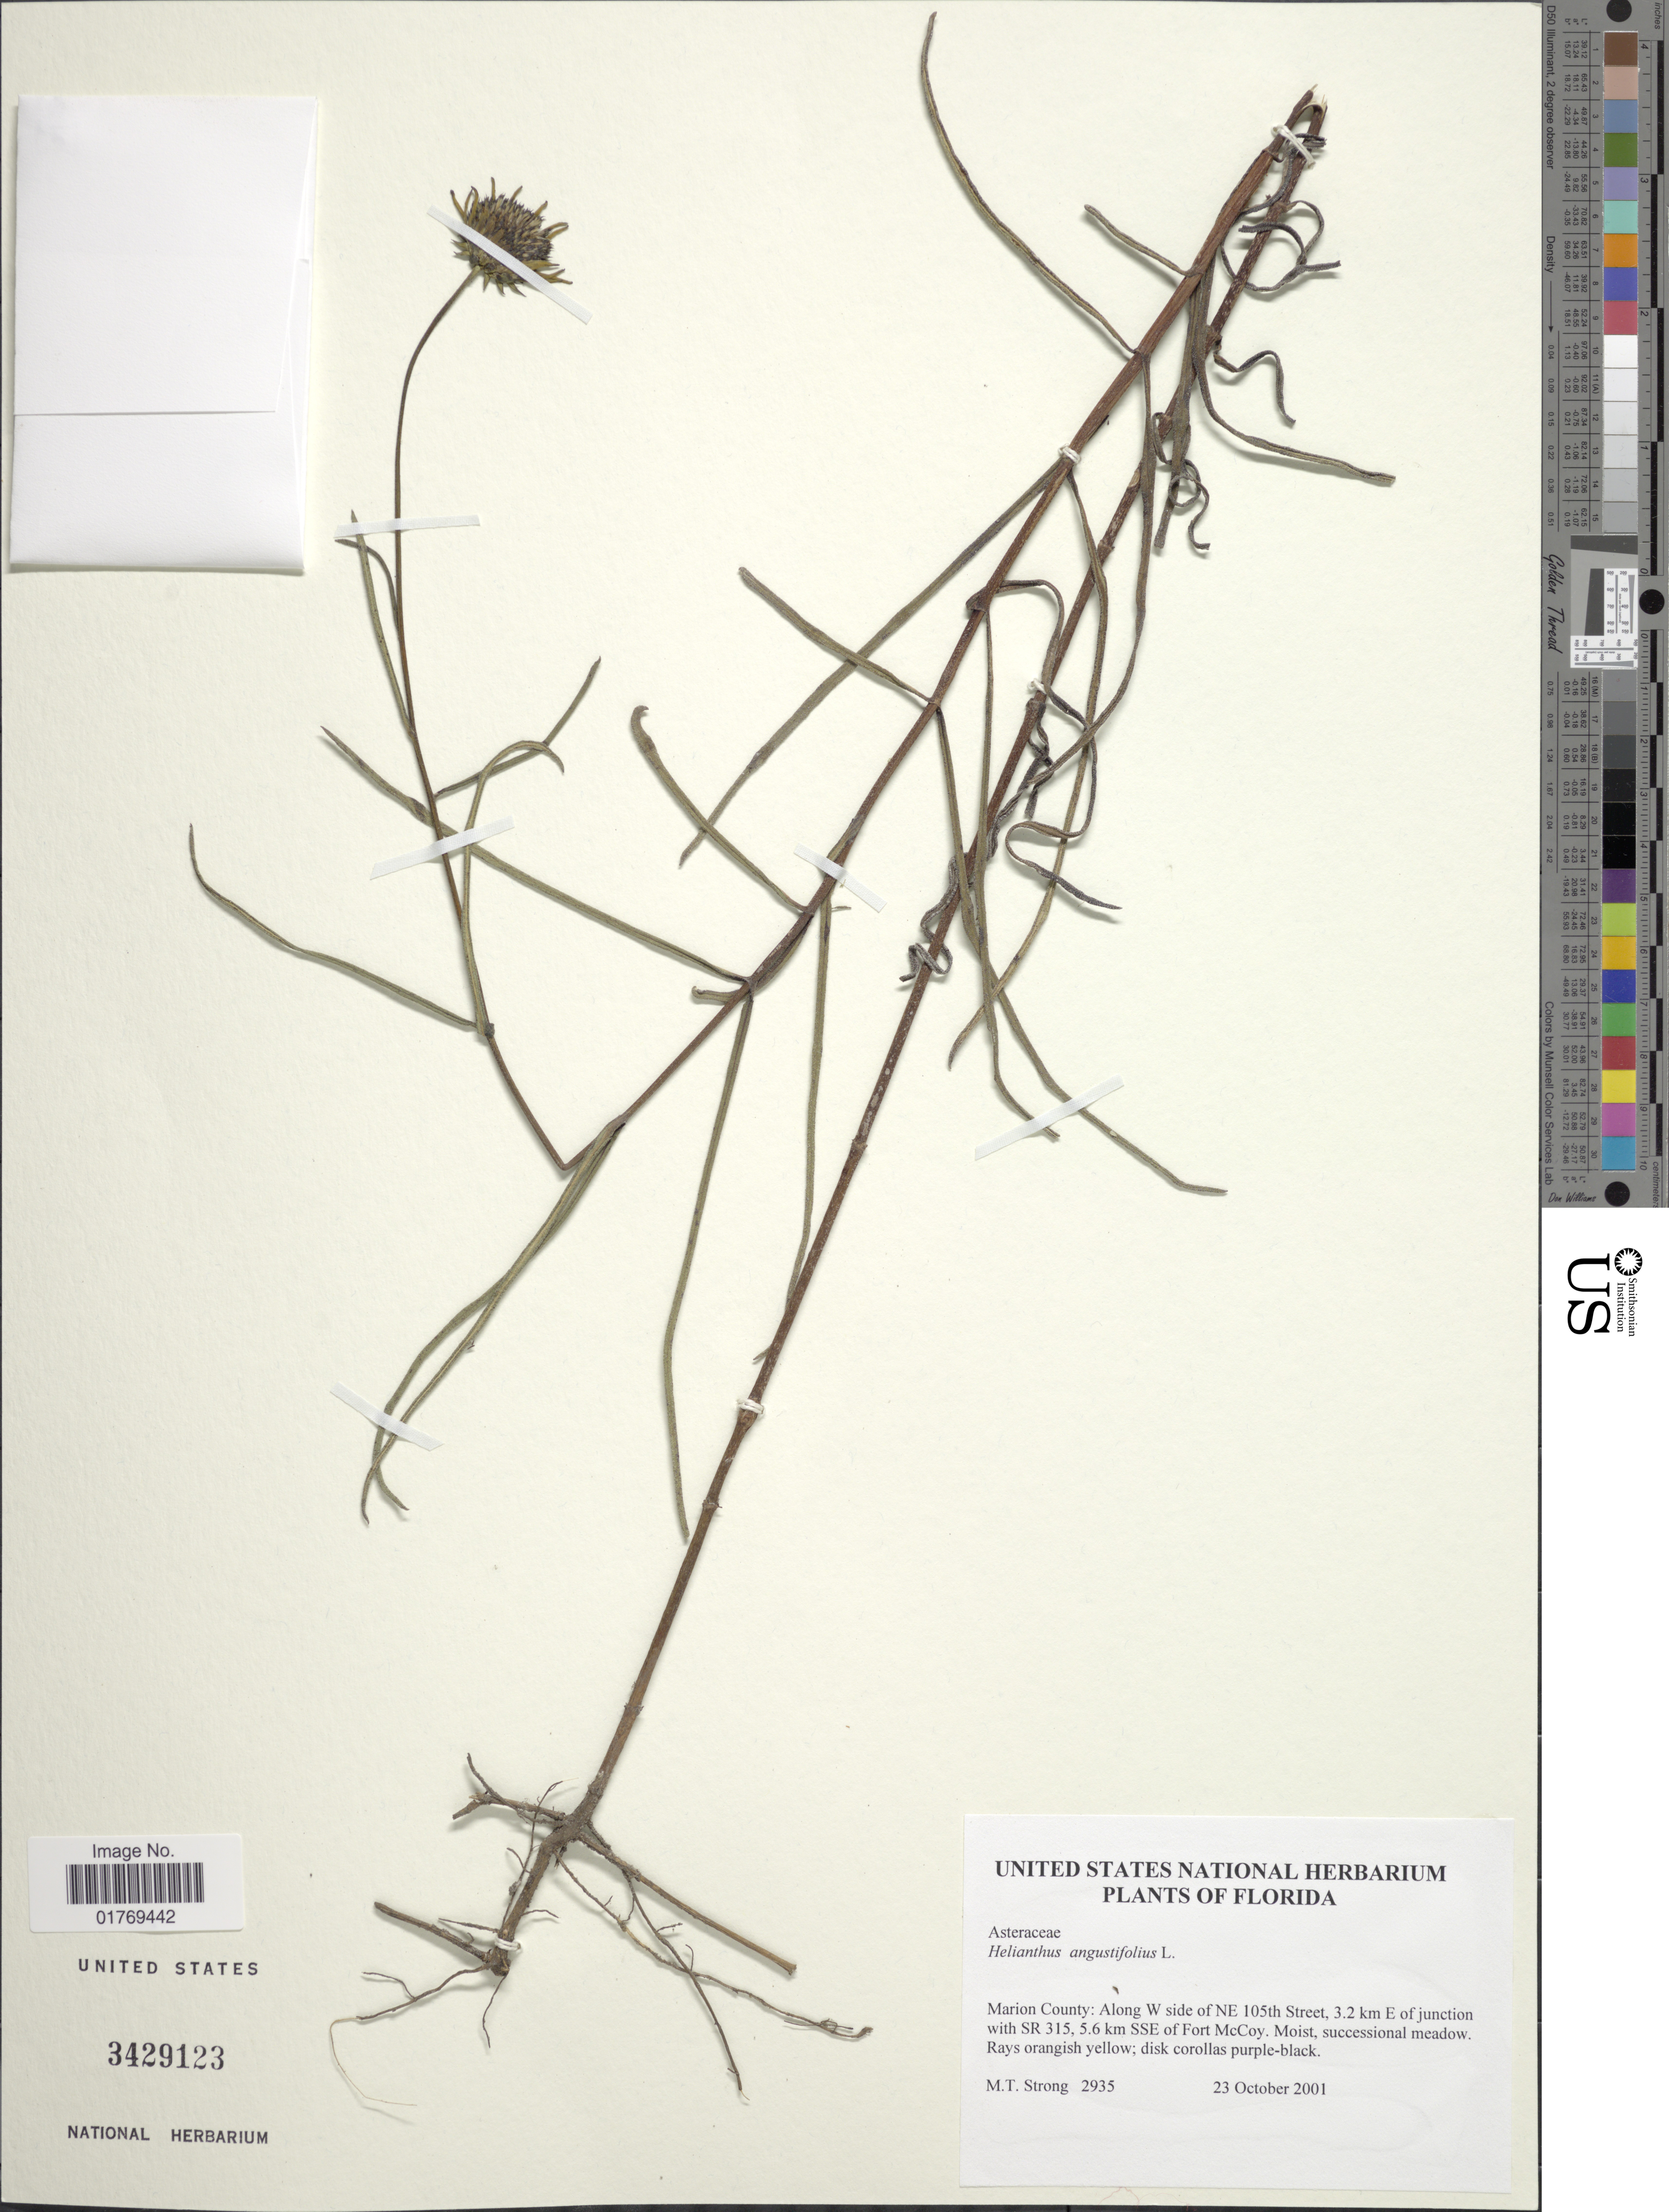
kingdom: Plantae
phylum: Tracheophyta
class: Magnoliopsida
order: Asterales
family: Asteraceae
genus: Helianthus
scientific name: Helianthus angustifolius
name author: L.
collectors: M. T. Strong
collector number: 2935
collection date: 2001-10-23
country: United States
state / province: Florida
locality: Marion County: Along W side of NE 105th Street, 3.2 km E of junction with SR 315, 5.6 km SSE of Fort McCoy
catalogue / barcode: US 3429123